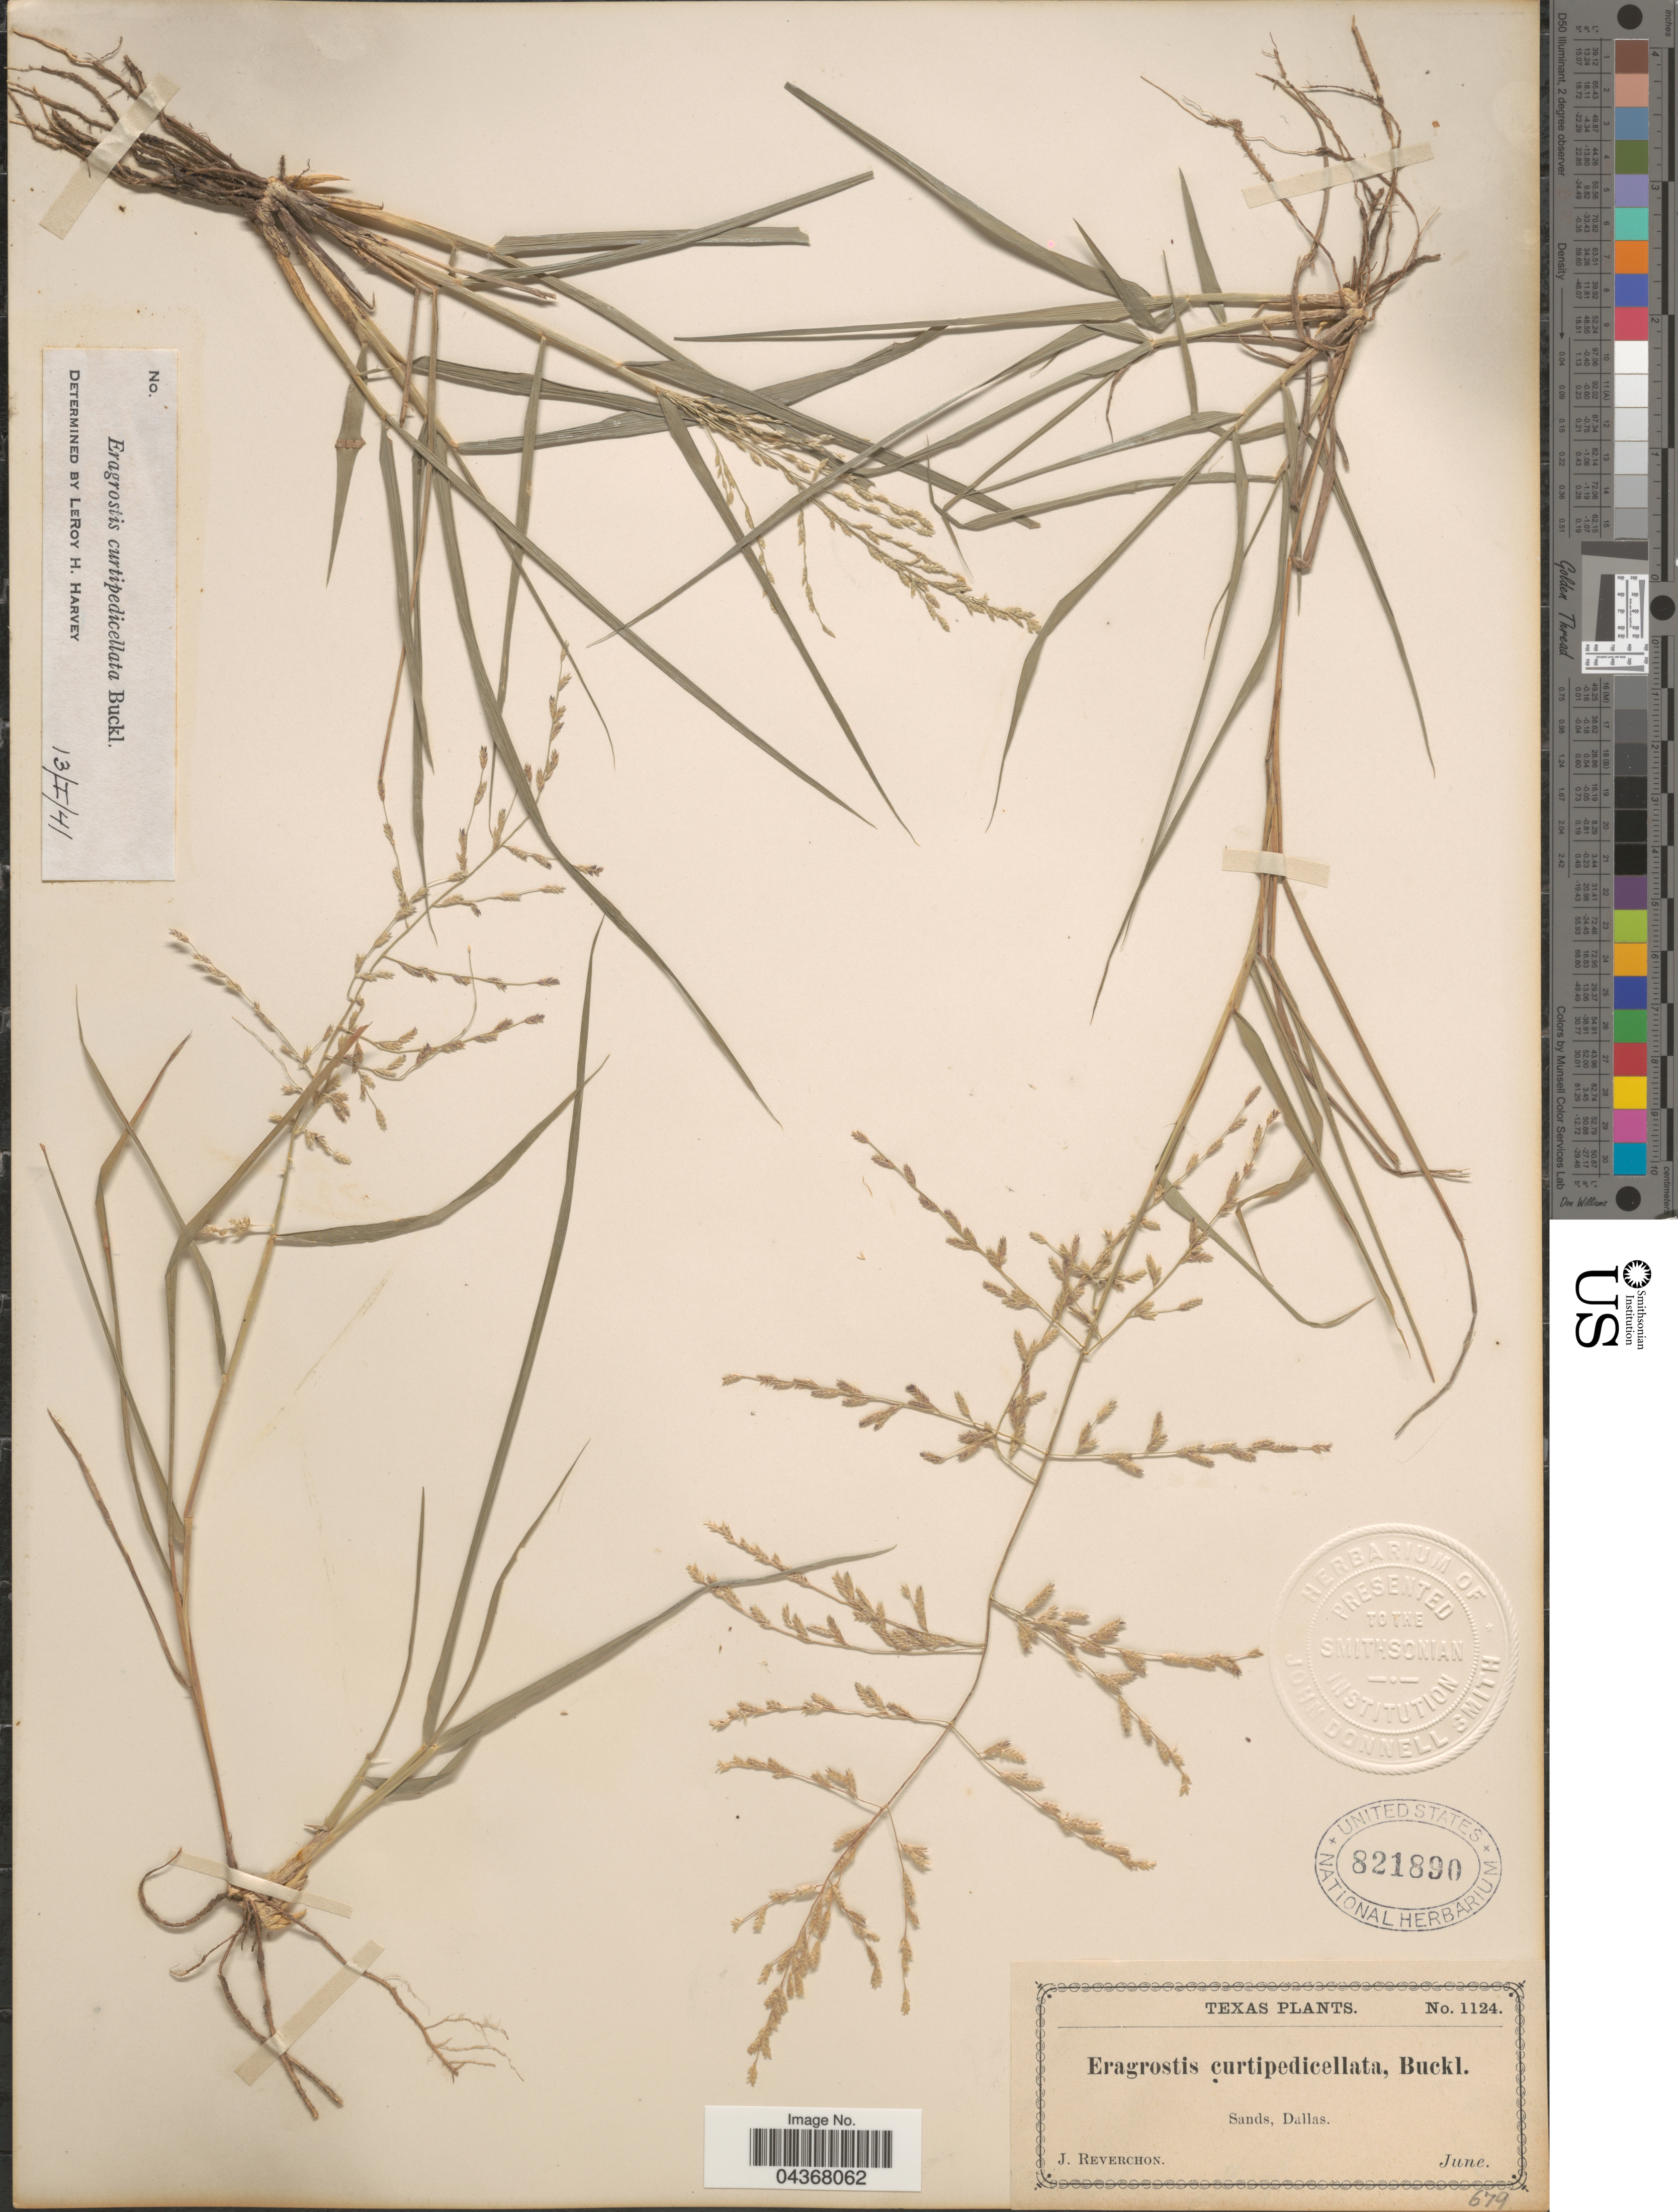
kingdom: Plantae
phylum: Tracheophyta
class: Liliopsida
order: Poales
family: Poaceae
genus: Eragrostis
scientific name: Eragrostis curtipedicellata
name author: Buckley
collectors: J. Reverchon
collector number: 1124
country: United States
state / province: Texas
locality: Sands, Dallas.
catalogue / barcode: US 821890